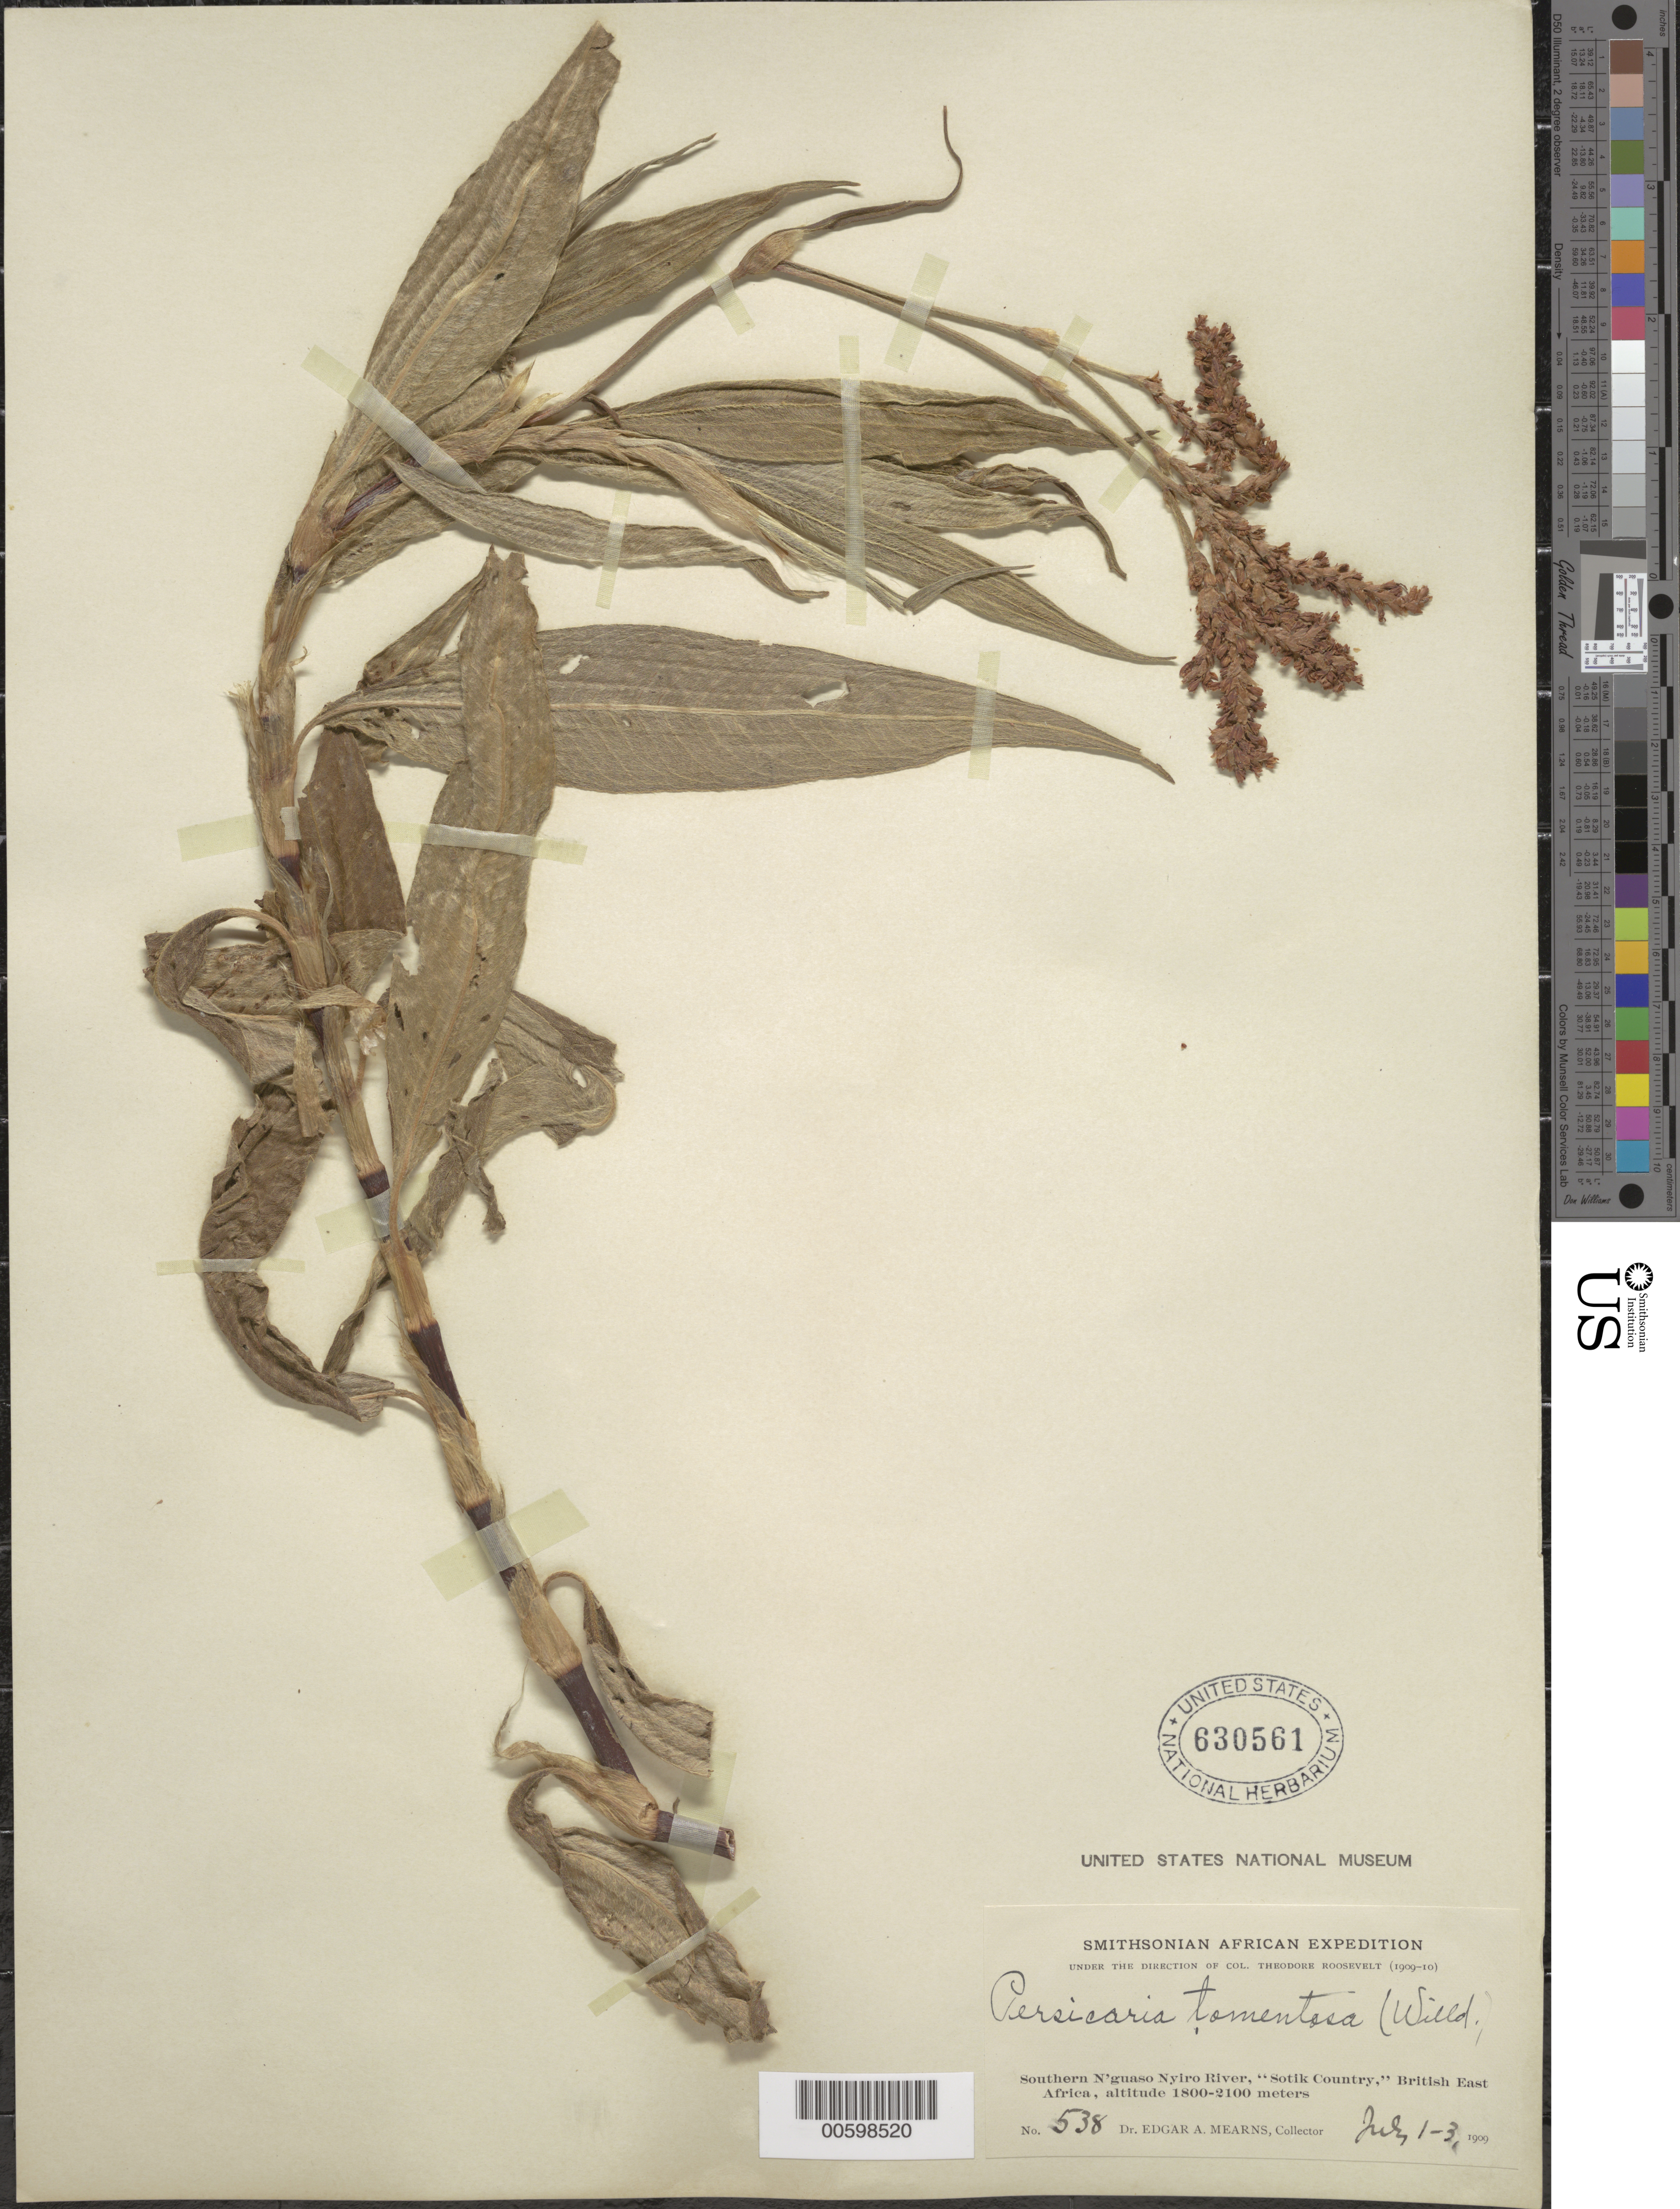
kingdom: Plantae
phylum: Tracheophyta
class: Magnoliopsida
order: Caryophyllales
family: Polygonaceae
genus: Persicaria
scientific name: Persicaria tomentosa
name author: Willd.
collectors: E. A. Mearns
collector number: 538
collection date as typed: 01 Jul 1909 to 03 Jul 1909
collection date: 1909-07-01/1909-07-03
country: Kenya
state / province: Bomet / Narok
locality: Southern Nguao Nyiro River, Sotik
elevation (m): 1800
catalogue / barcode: US 630561